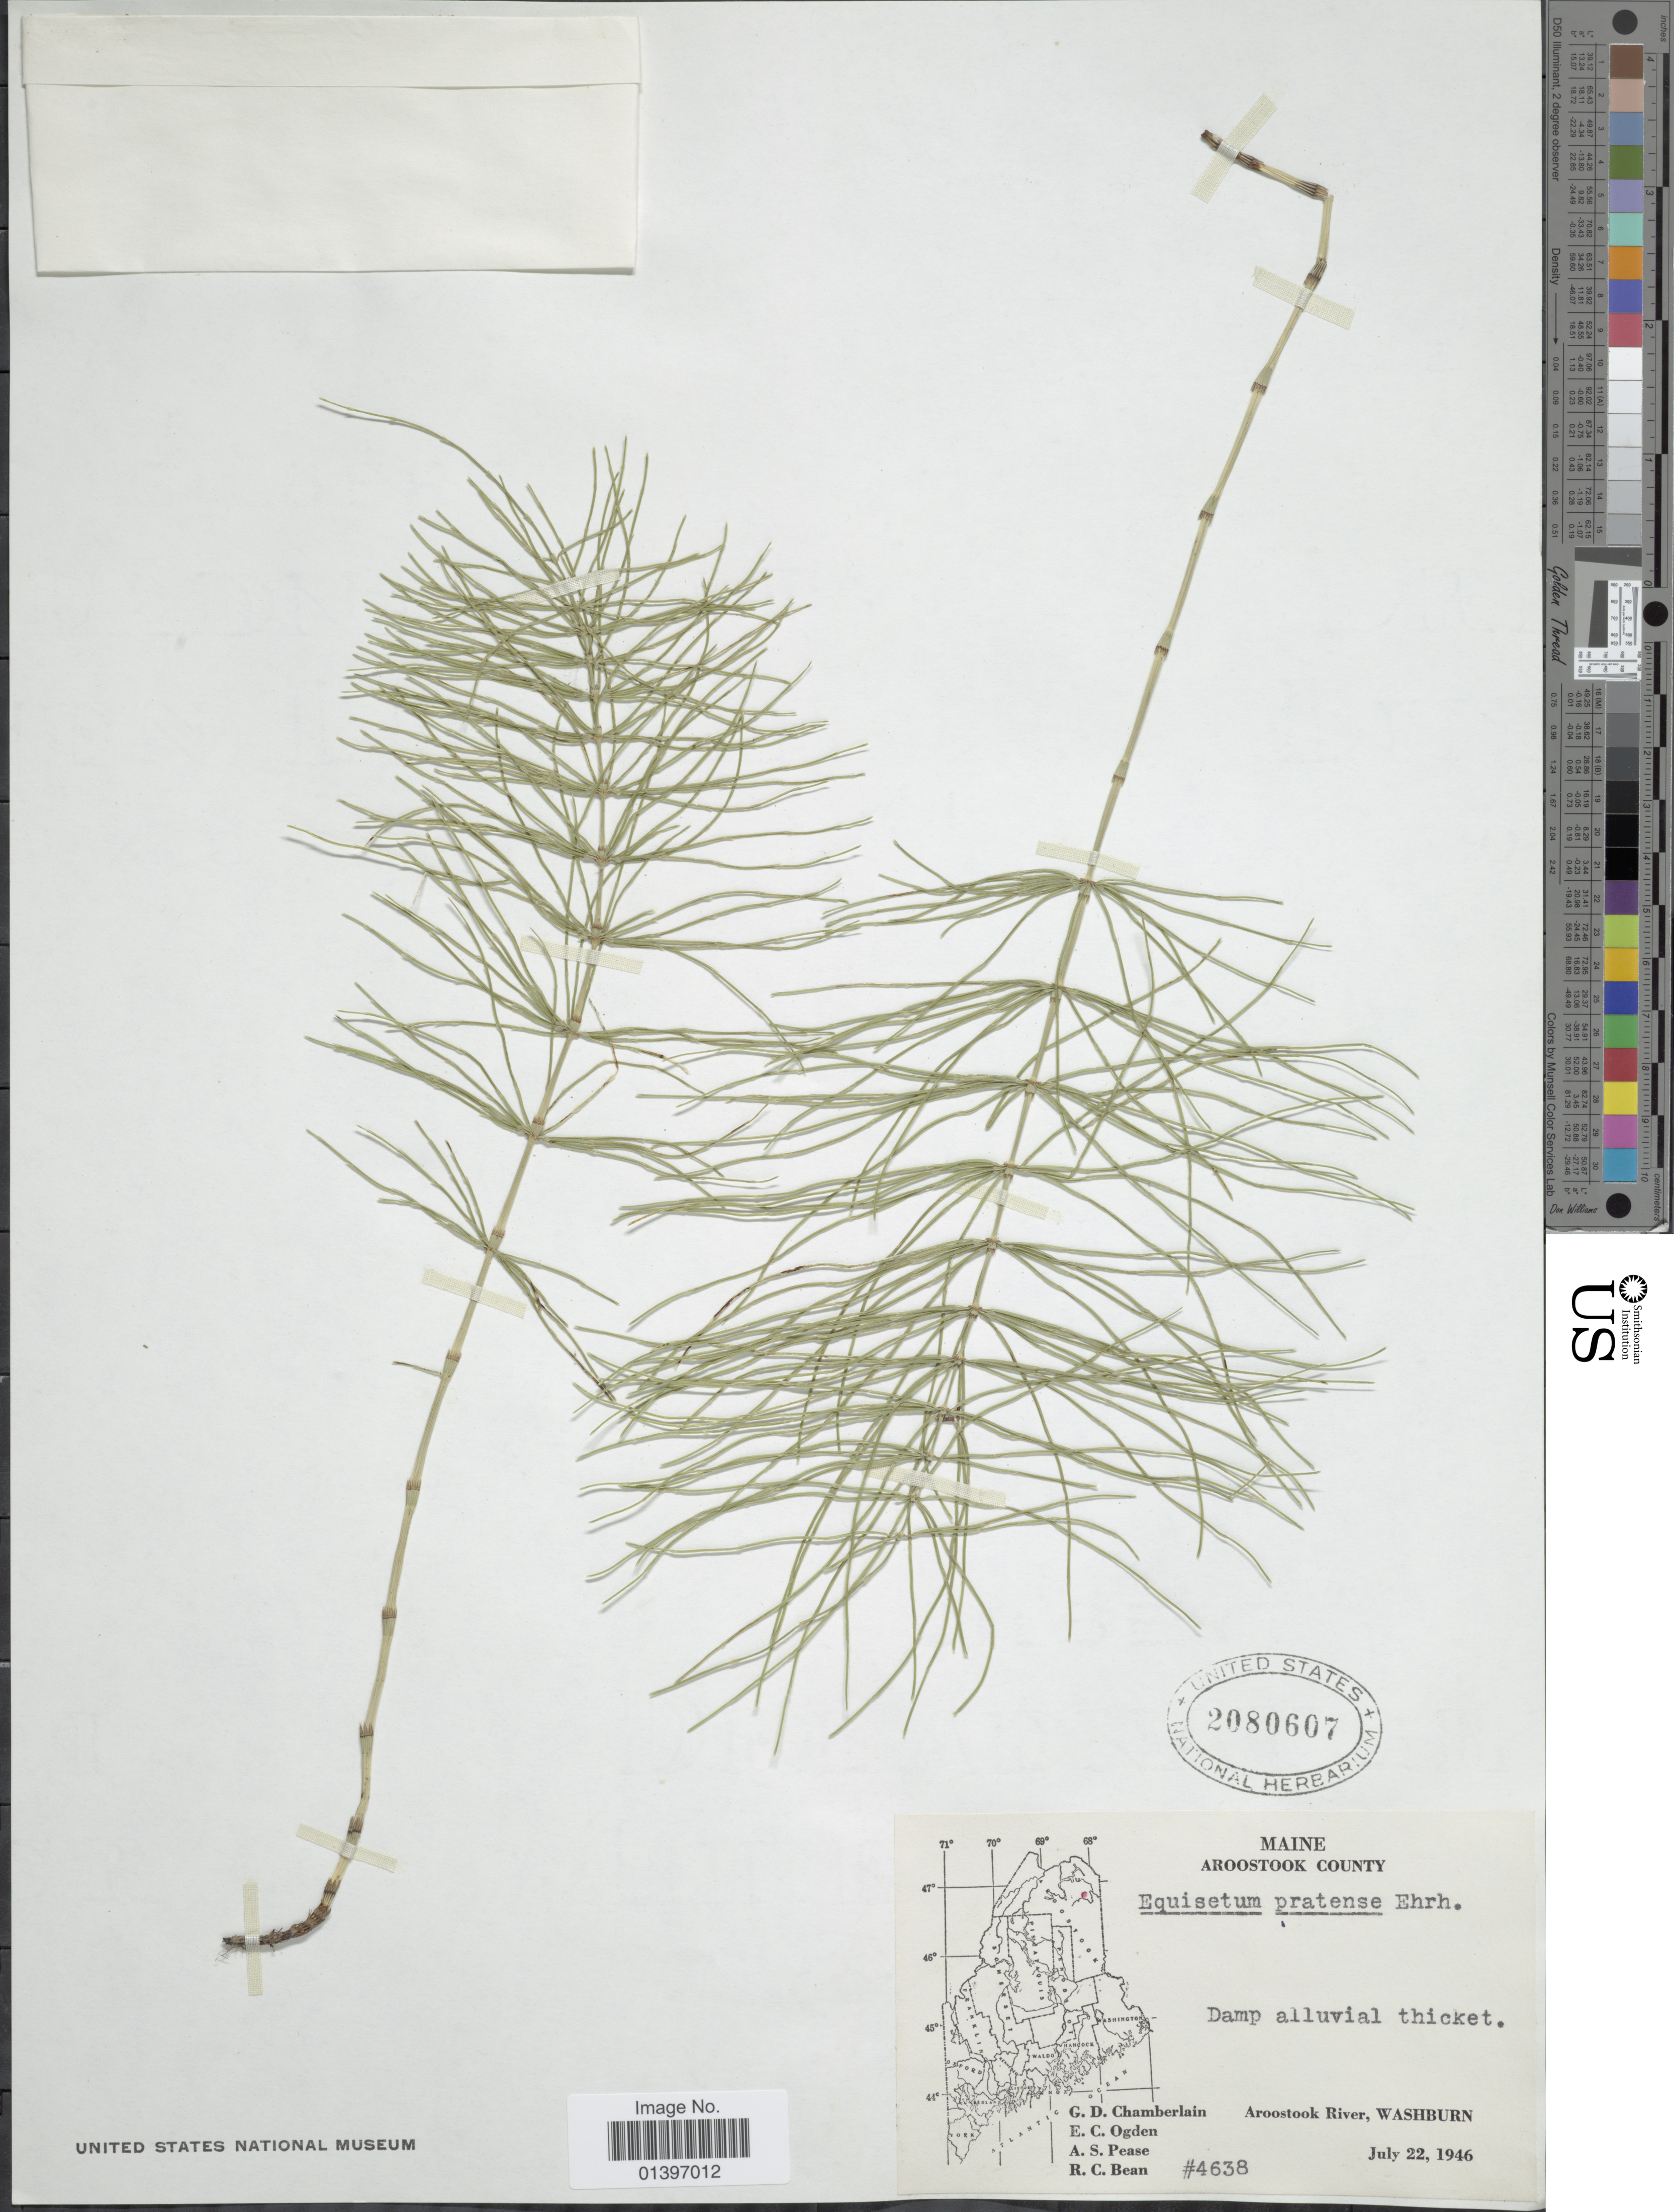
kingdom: Plantae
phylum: Tracheophyta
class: Polypodiopsida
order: Equisetales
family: Equisetaceae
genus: Equisetum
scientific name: Equisetum pratense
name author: Ehrh.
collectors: G. D. Chamberlain, E. Ogden, A. S. Pease & R. Bean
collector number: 4638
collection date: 1946-07-22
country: United States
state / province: Maine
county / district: Aroostook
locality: damp alluvial thicket, Aroostook River, Washburn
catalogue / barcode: US 2080607